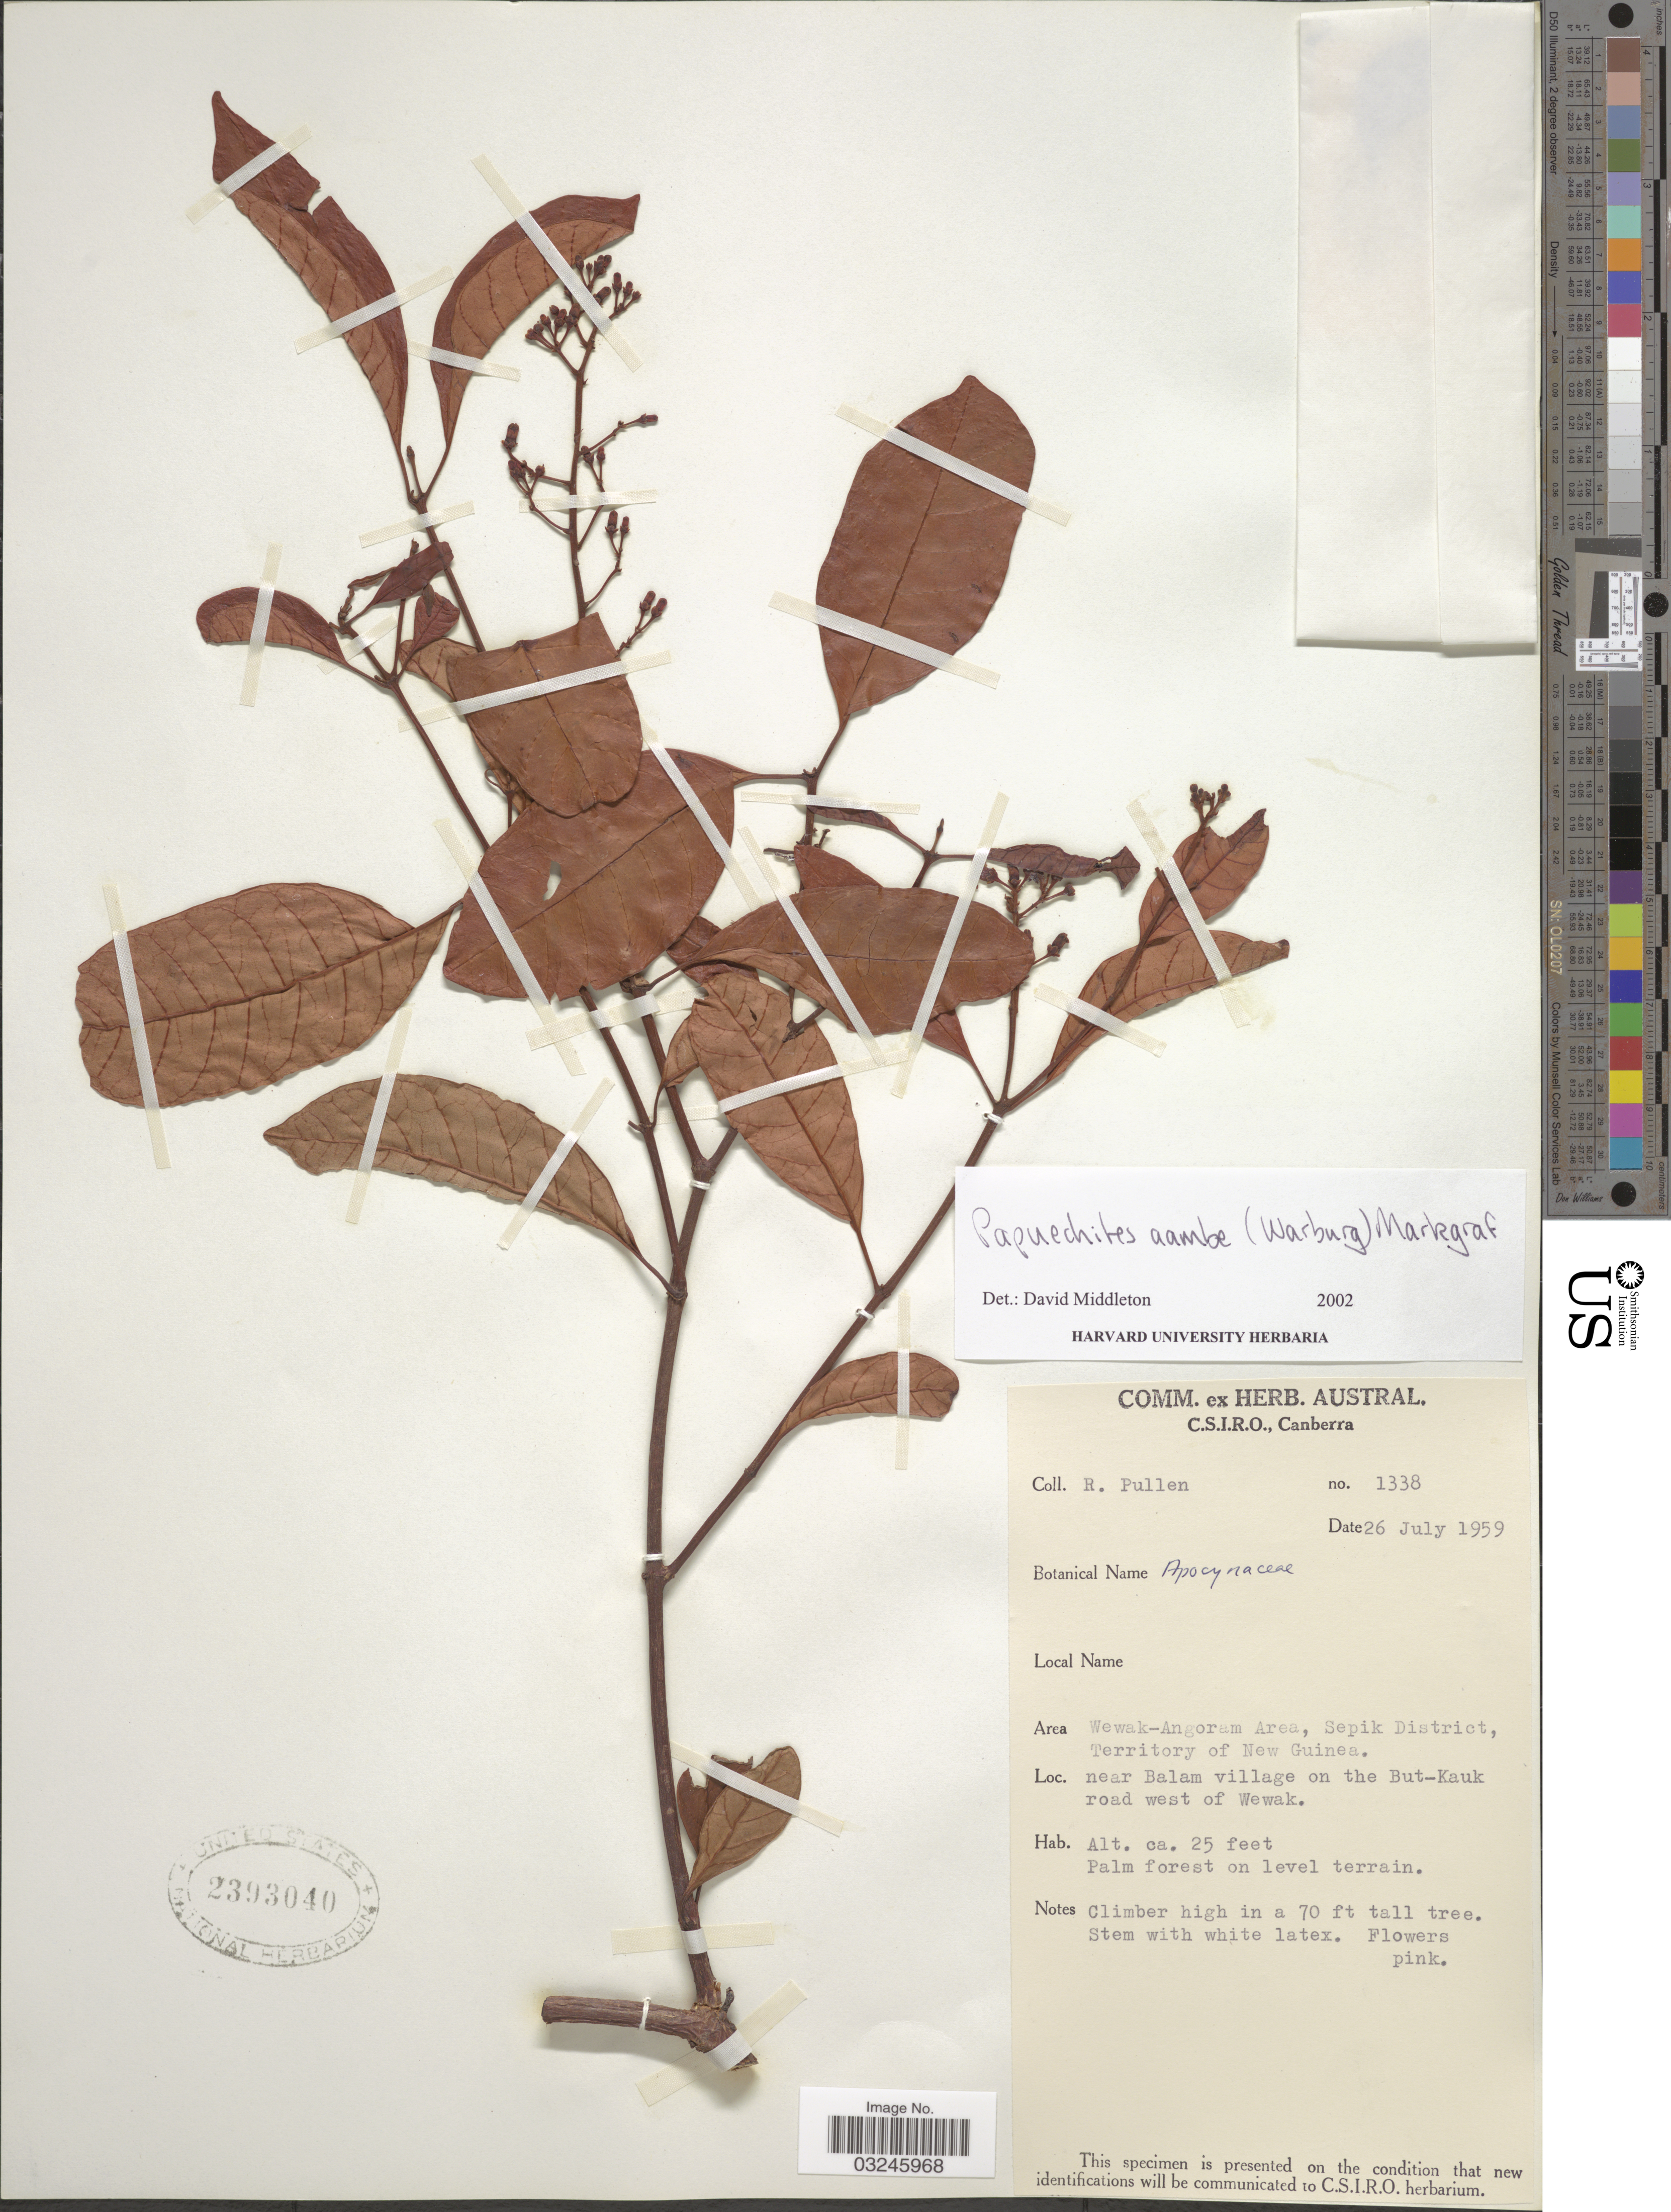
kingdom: Plantae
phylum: Tracheophyta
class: Magnoliopsida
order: Gentianales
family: Apocynaceae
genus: Papuechites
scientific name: Papuechites aambe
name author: (Warb.) Markgr.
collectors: R. Pullen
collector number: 1338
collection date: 1959-07-26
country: Papua New Guinea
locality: Wewak-Angoram Area, Sepik District, Territory of New Guinea, near Balam village on the But-Kauk road west of Wewak.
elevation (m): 8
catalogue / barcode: US 2393040